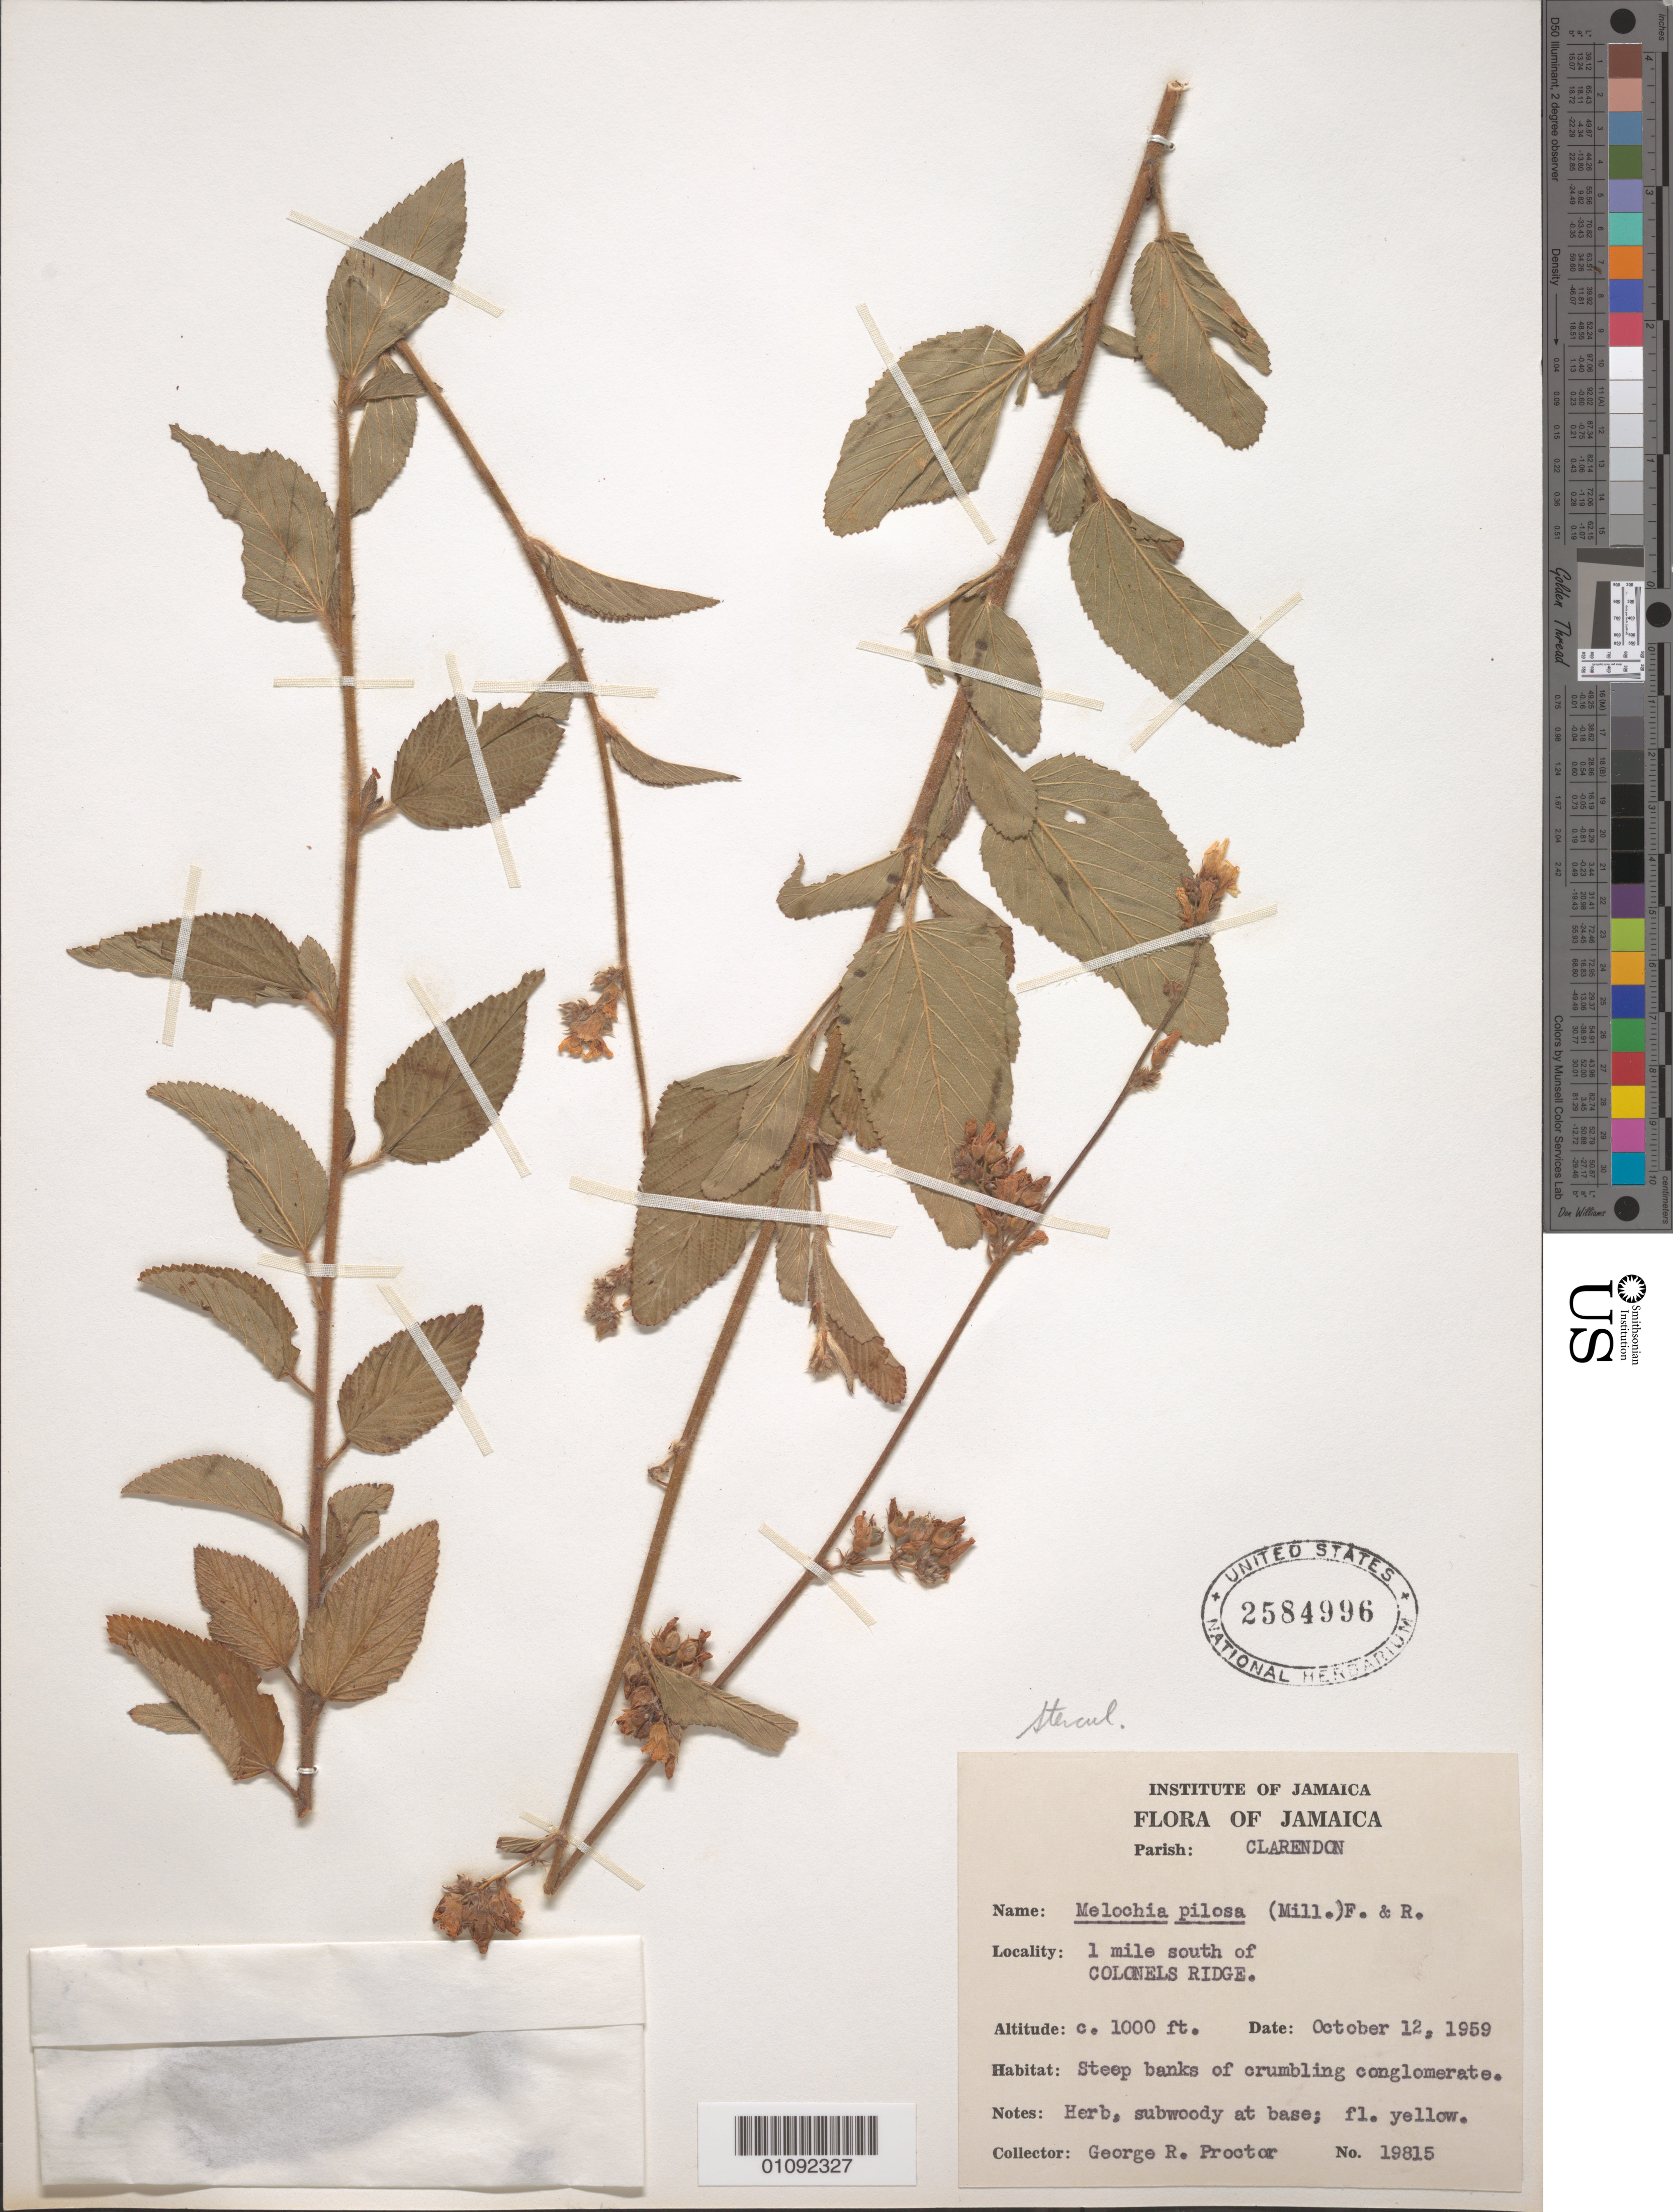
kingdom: Plantae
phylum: Tracheophyta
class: Magnoliopsida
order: Malvales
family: Malvaceae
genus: Melochia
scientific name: Melochia pilosa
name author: (Mill.) Fawc. & Rendle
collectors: G. R. Proctor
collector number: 19815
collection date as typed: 12 Oct 1959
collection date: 1959-10-12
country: Jamaica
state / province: Clarendon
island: Jamaica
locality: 1 mile S of Colonels Ridge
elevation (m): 305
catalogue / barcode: US 2584996